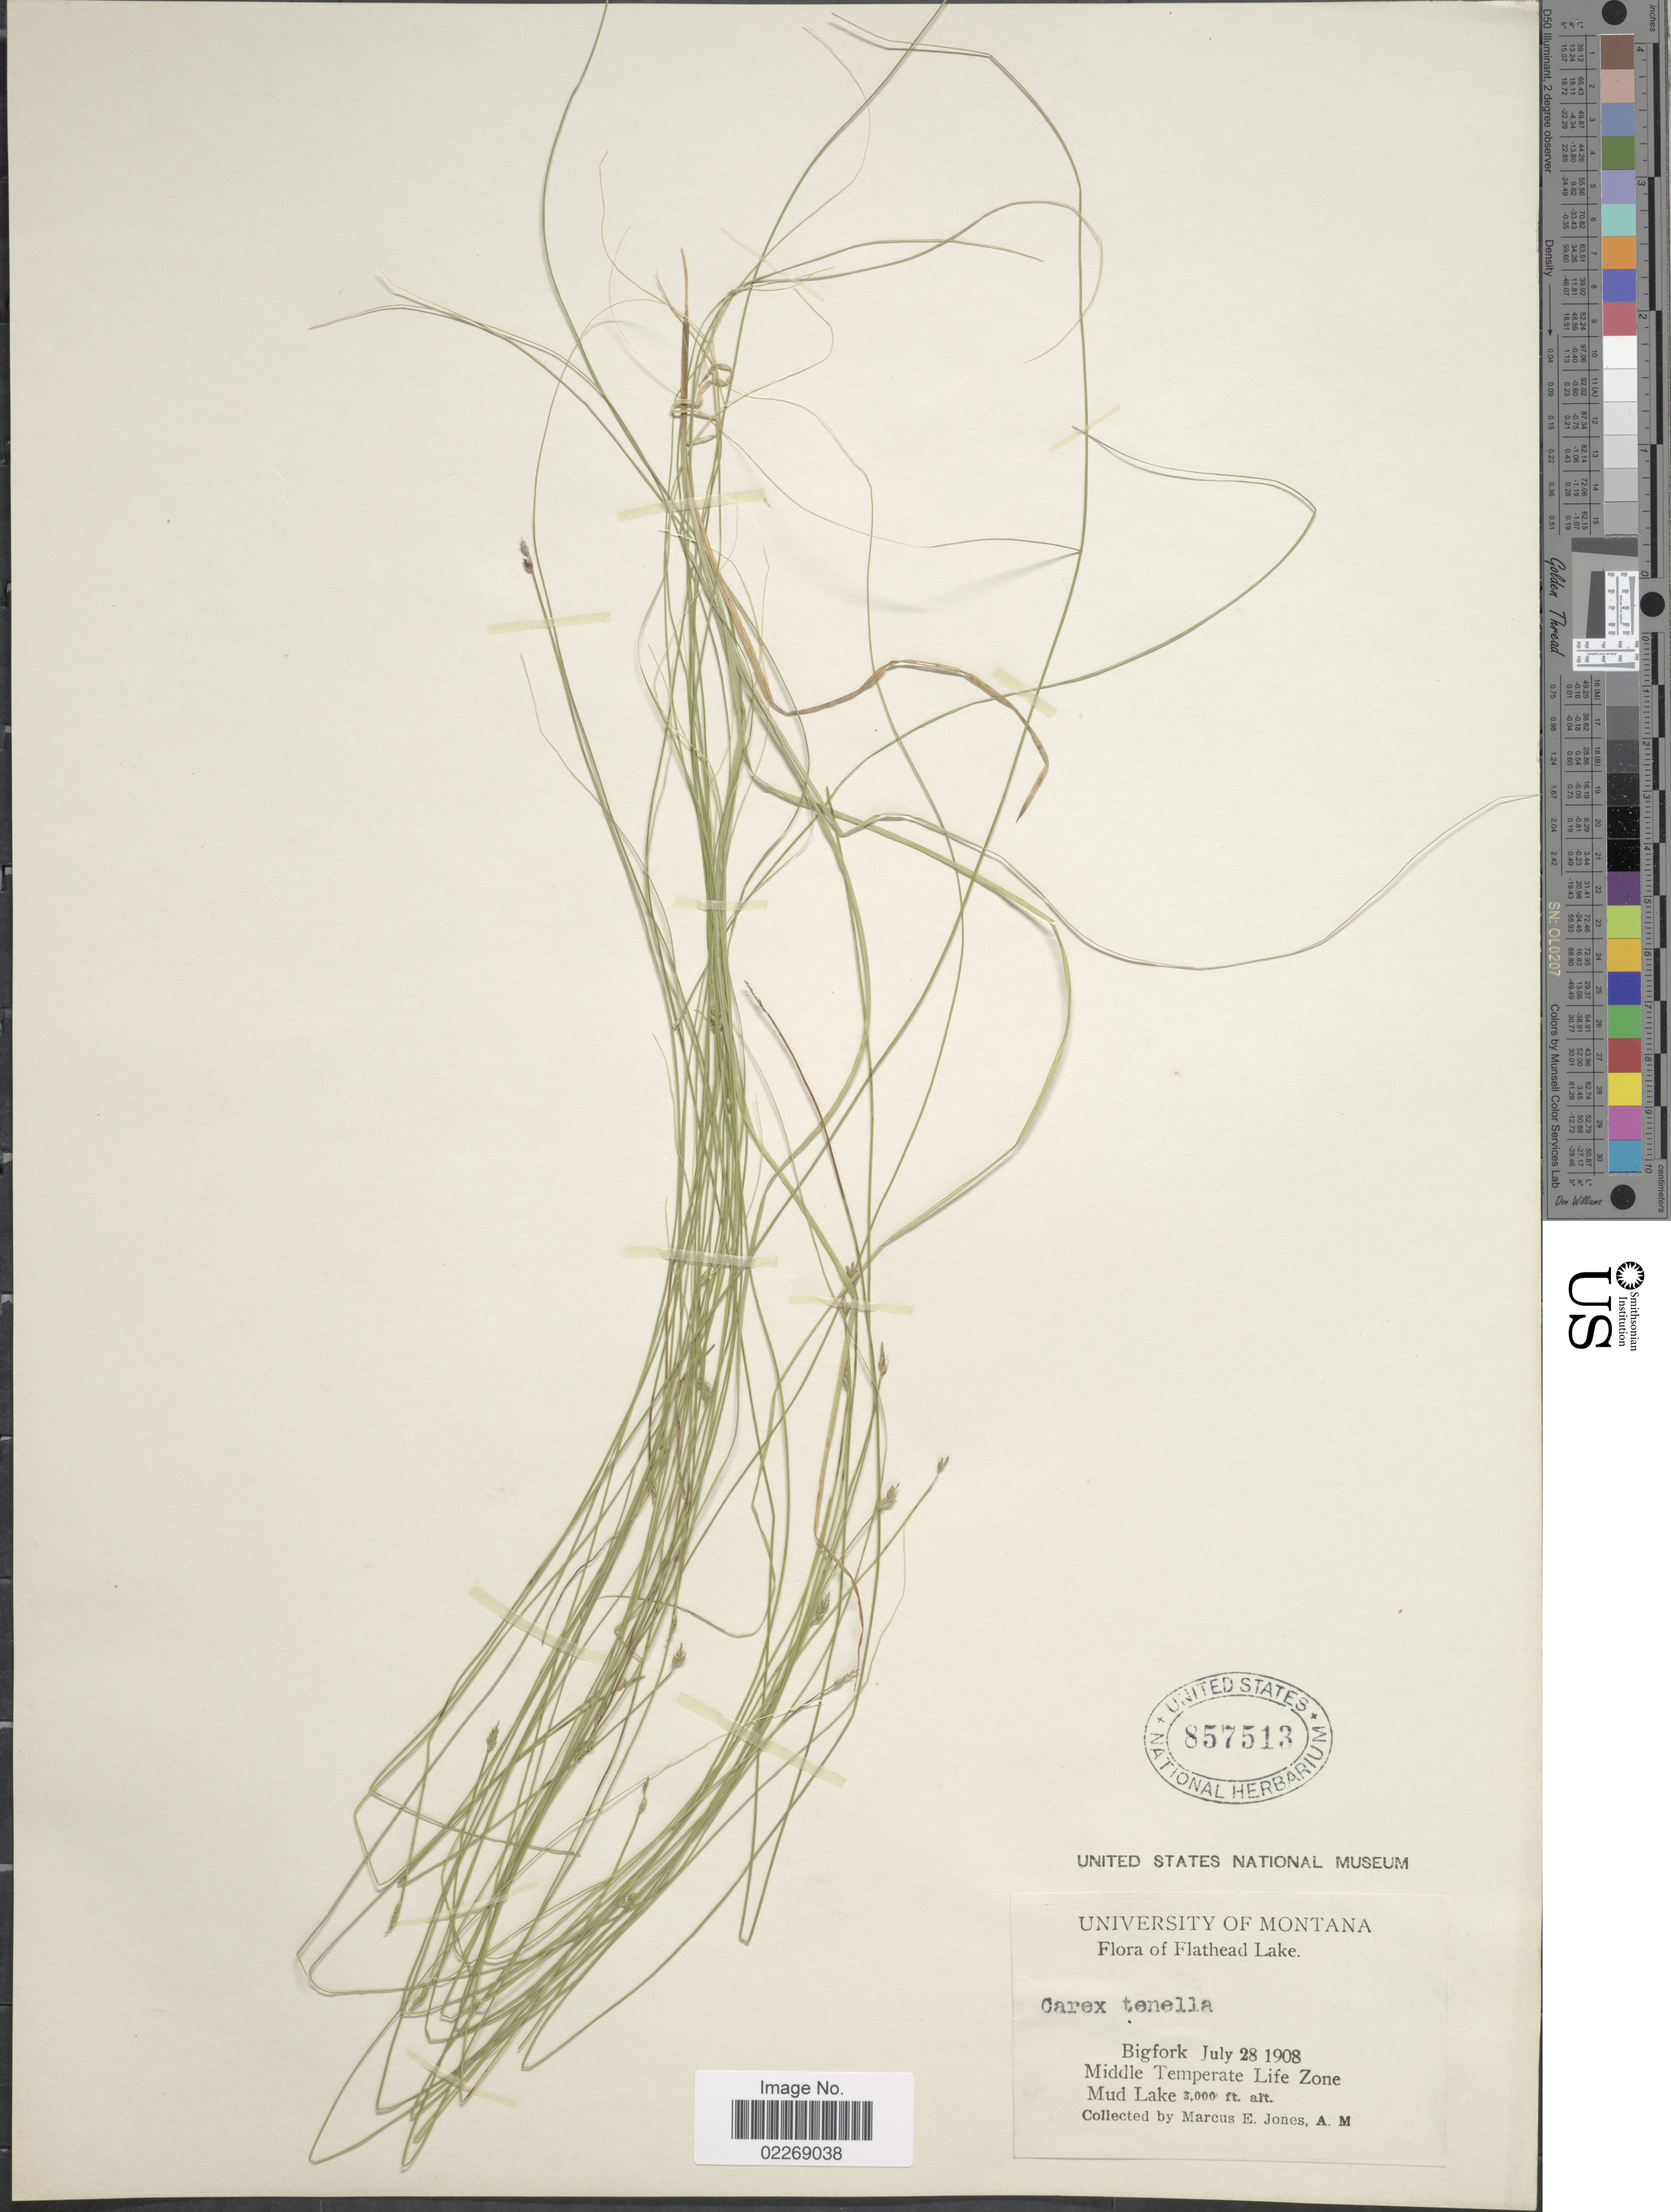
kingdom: Plantae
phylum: Tracheophyta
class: Liliopsida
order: Poales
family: Cyperaceae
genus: Carex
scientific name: Carex disperma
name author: Dewey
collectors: M. E. Jones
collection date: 1908-07-28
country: United States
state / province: Montana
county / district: Flathead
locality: Flathead Lake, Bigfork, Middle Temperate Life Zone, Mud Lake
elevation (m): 914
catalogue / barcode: US 857513